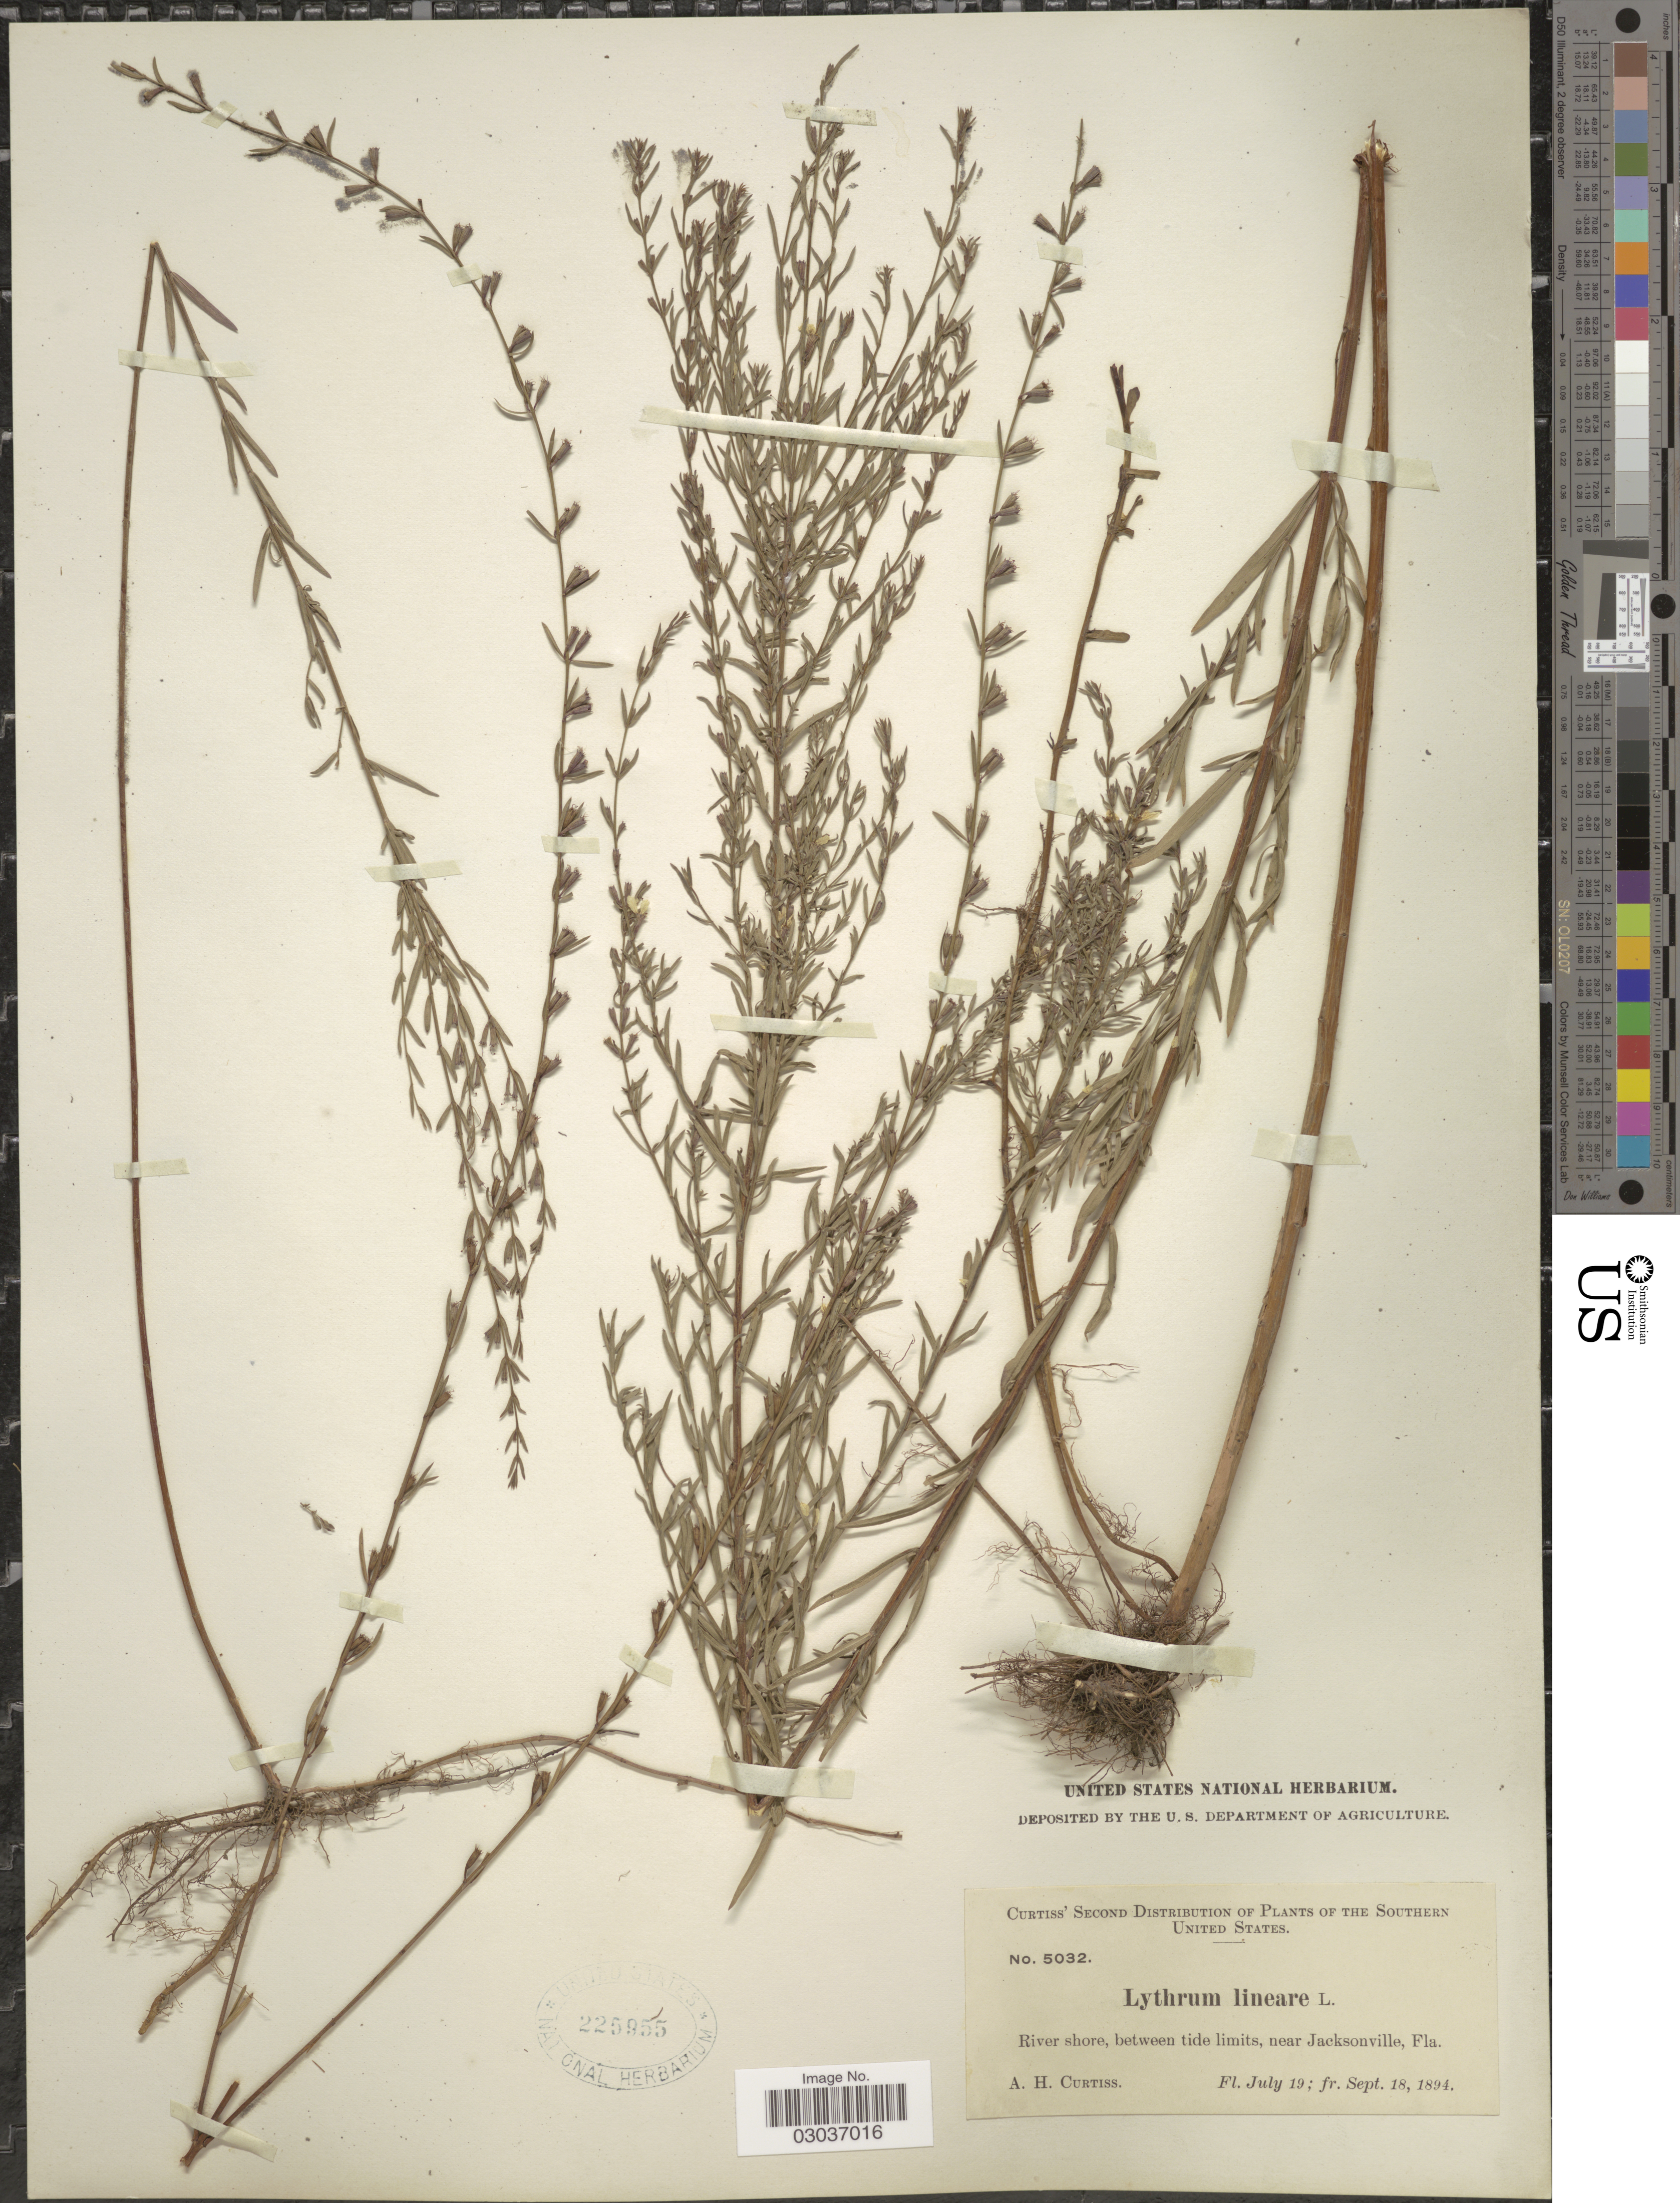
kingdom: Plantae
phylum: Tracheophyta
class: Magnoliopsida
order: Myrtales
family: Lythraceae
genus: Lythrum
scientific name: Lythrum lineare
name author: L.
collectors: A. H. Curtiss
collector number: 5032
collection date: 1894-07-19/1894-09-18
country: United States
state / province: Florida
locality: The Southern United States, River shore, between tide limits, near Jacksonville, Fla.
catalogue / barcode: US 225955